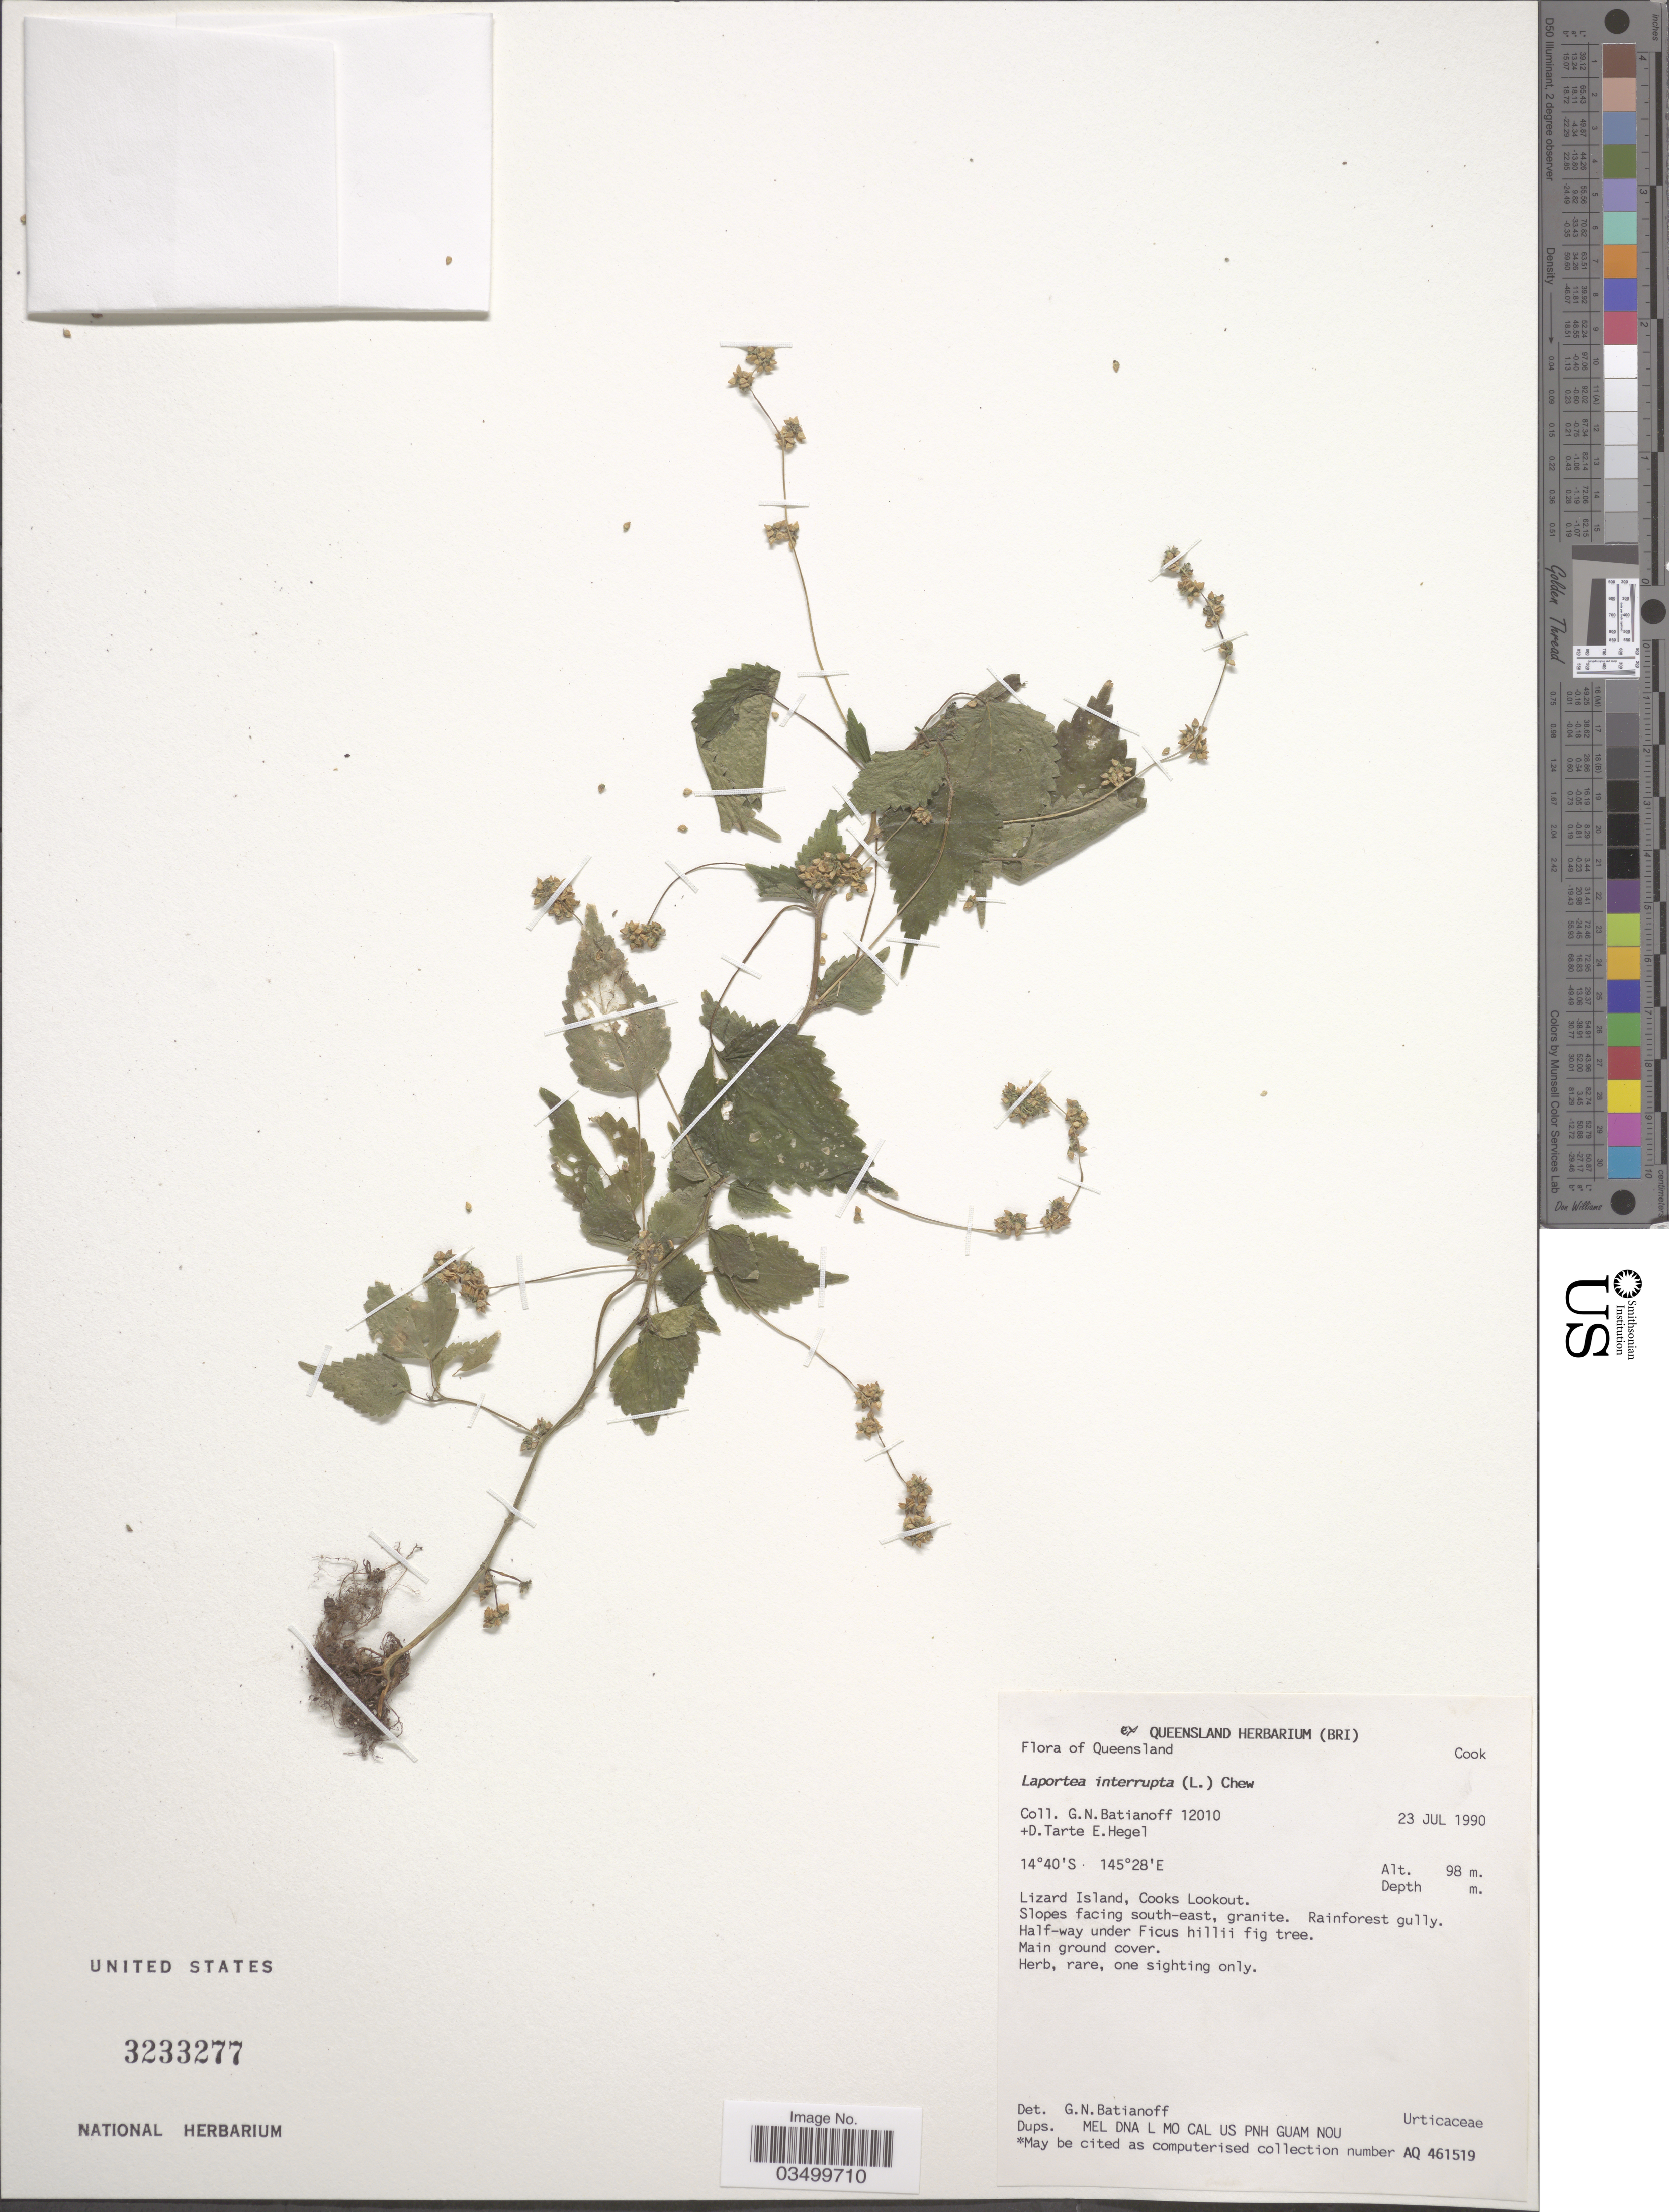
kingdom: Plantae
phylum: Tracheophyta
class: Magnoliopsida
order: Rosales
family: Urticaceae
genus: Laportea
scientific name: Laportea interrupta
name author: (L.) Chew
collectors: G. Batianoff, D. Tarte & E. Hegel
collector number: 12010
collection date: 1990-07-23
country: Australia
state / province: Queensland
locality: Cook. Lizard Island, Cooks Lookout. Slopes facing south-east.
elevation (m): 98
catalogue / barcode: US 3233277